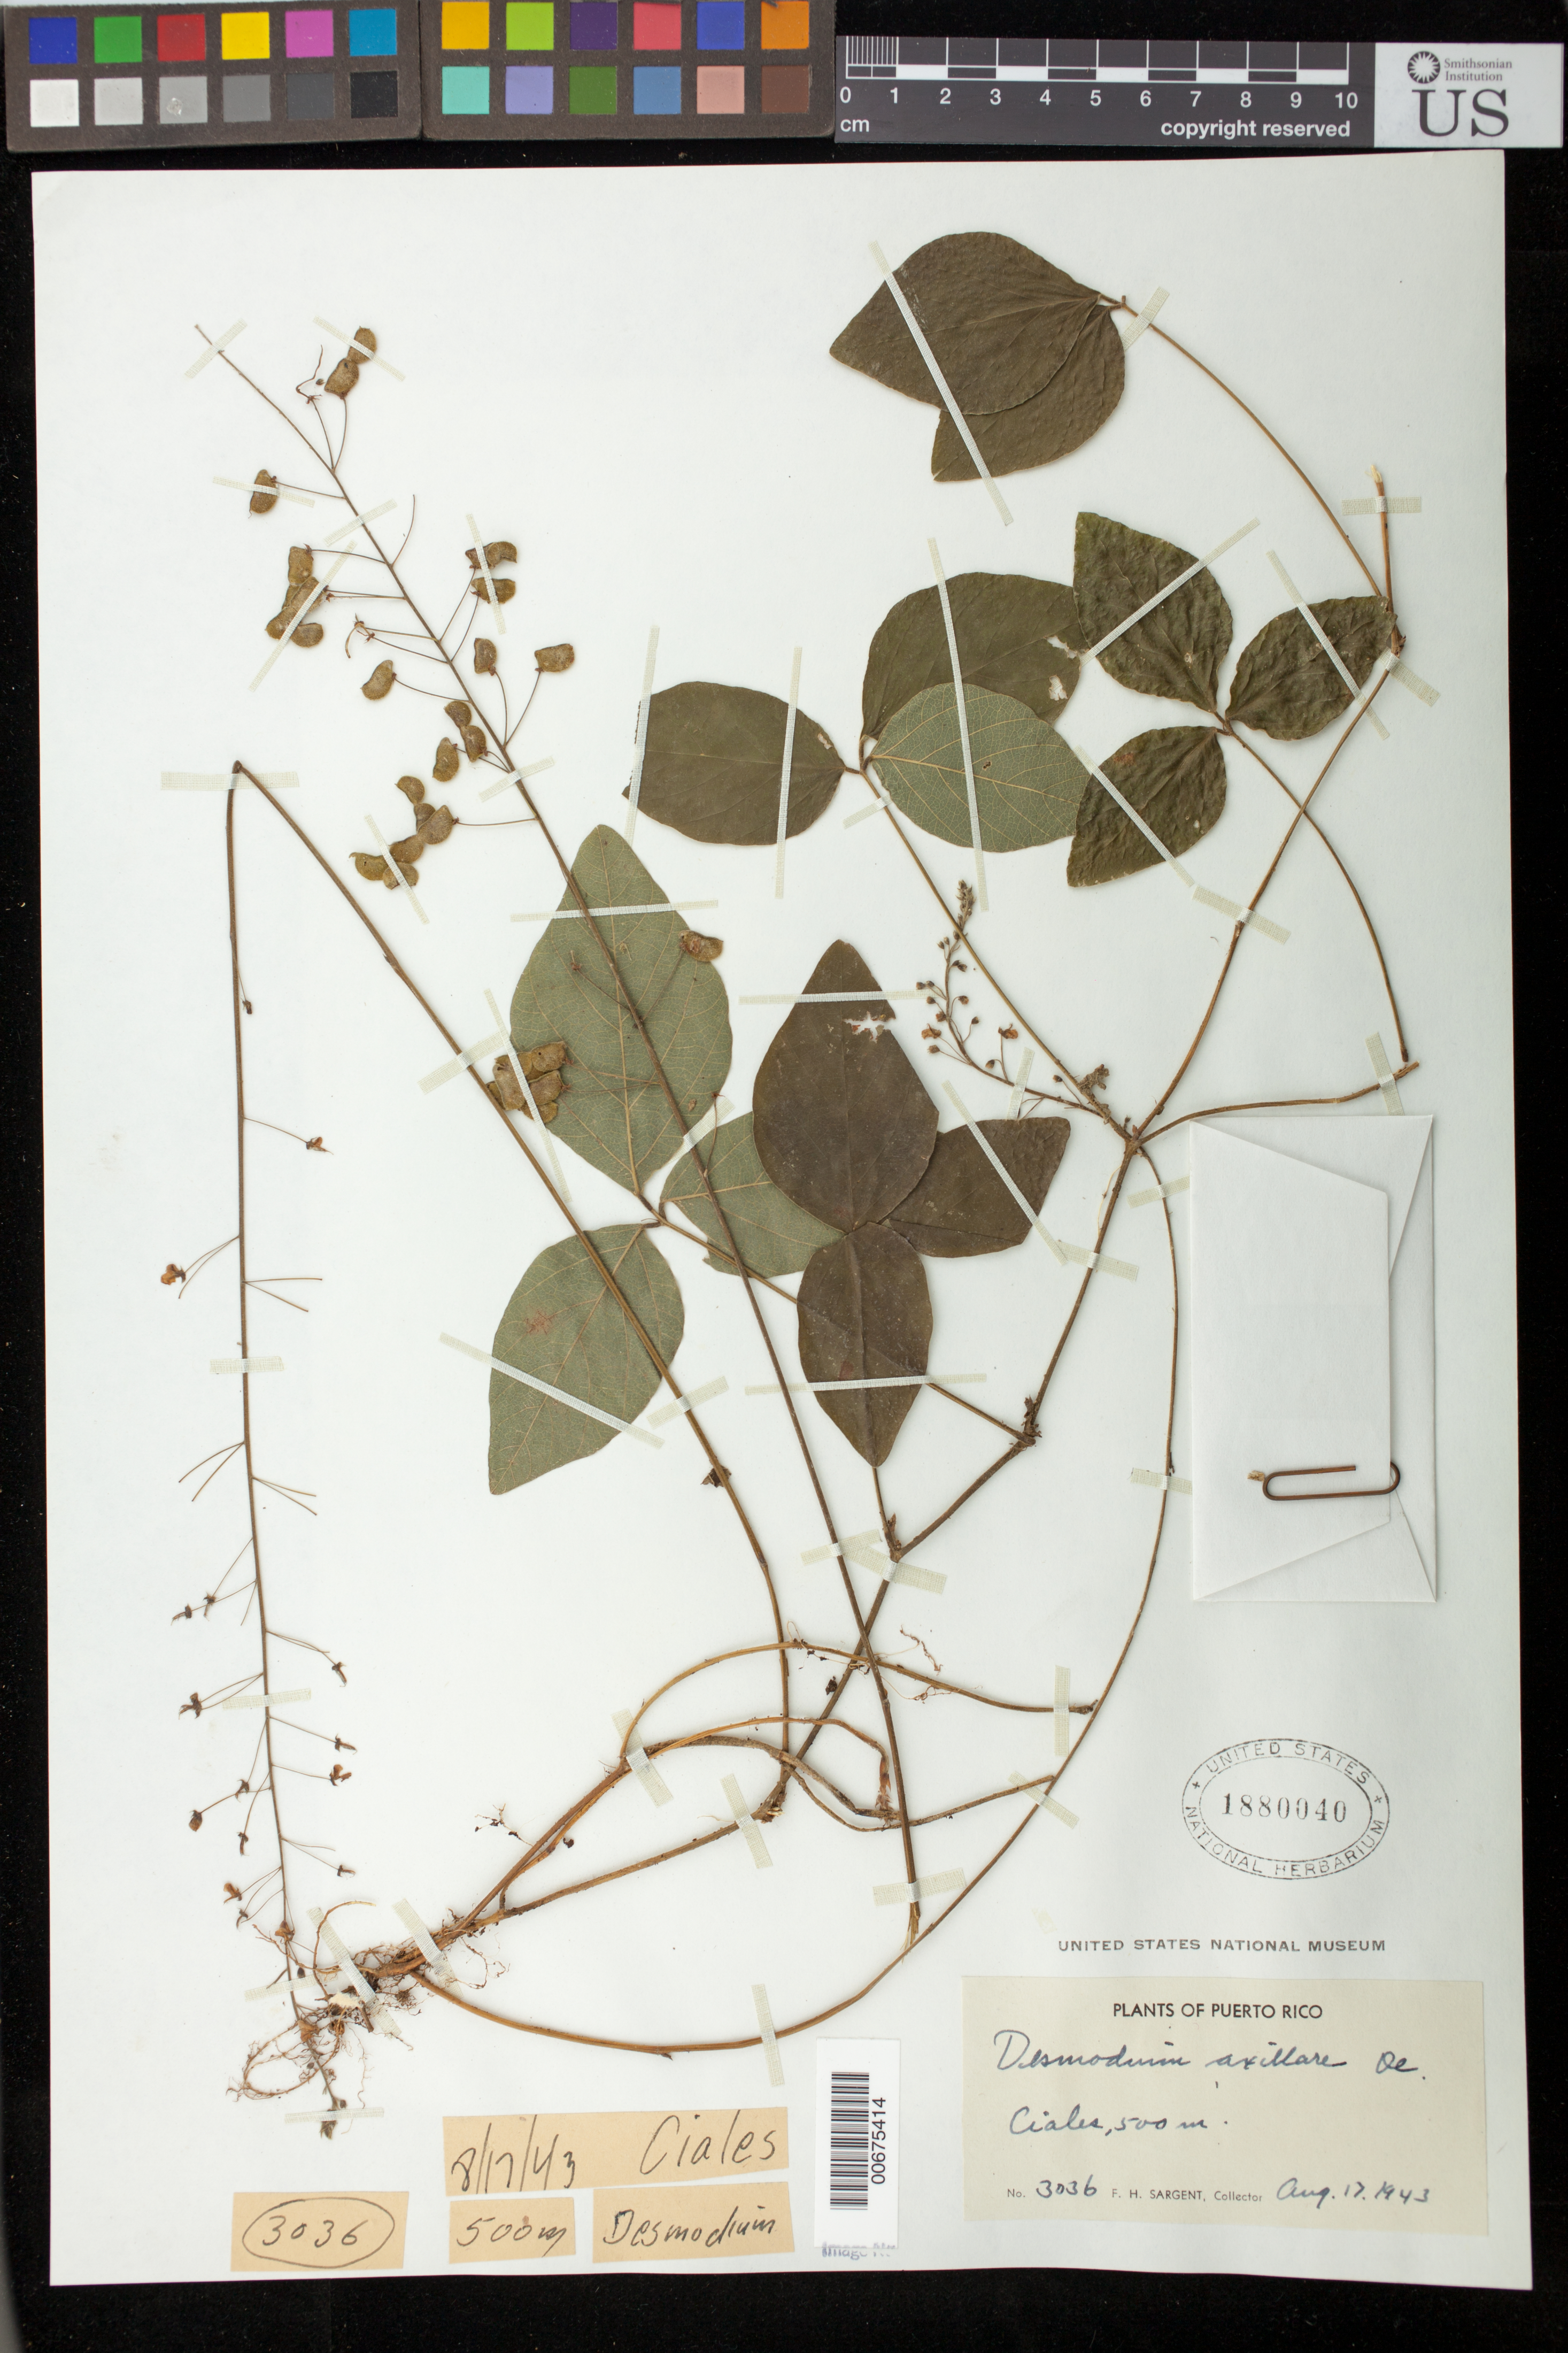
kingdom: Plantae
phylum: Tracheophyta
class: Magnoliopsida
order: Fabales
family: Fabaceae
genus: Desmodium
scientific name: Desmodium axillare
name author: (Sw.) DC.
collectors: F. H. Sargent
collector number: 3036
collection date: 1943-08-17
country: Puerto Rico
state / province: Ciales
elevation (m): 500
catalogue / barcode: US 1880040